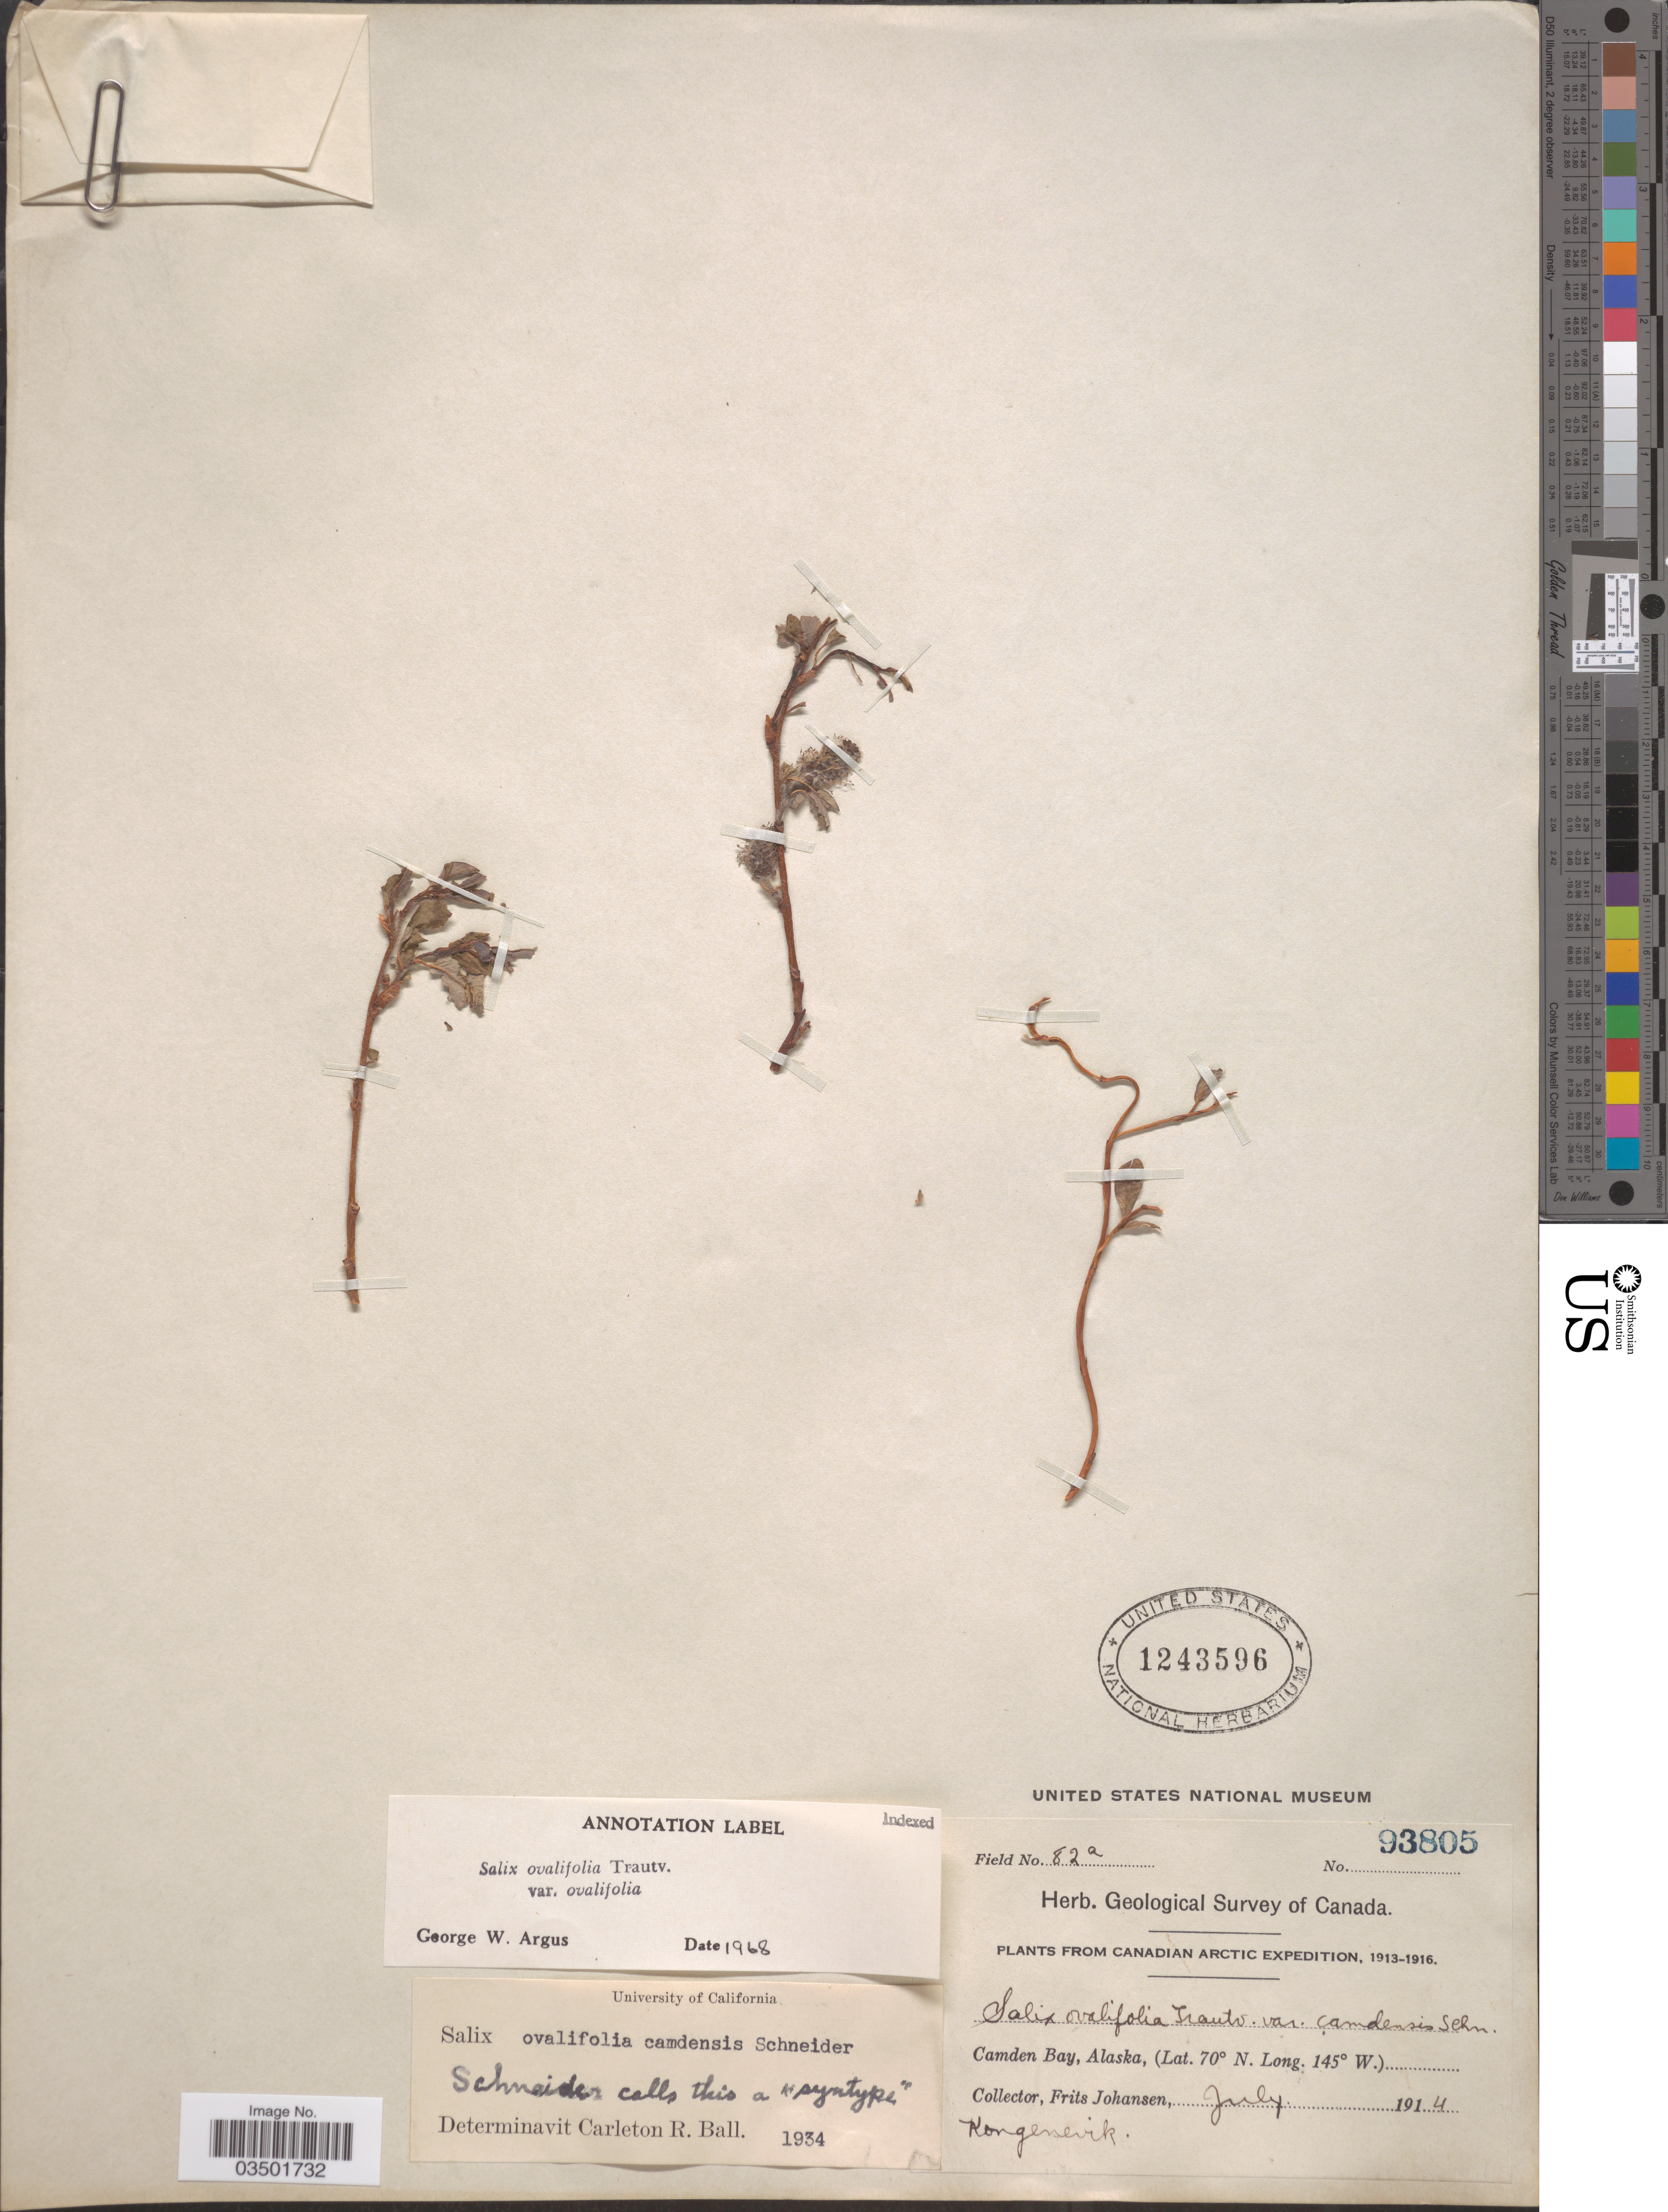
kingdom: Plantae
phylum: Tracheophyta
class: Magnoliopsida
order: Malpighiales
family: Salicaceae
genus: Salix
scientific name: Salix ovalifolia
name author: Trautv.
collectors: F. Johansen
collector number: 93805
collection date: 1914-07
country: United States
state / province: Alaska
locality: Camden Bay. Kongenevik.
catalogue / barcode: US 1243596